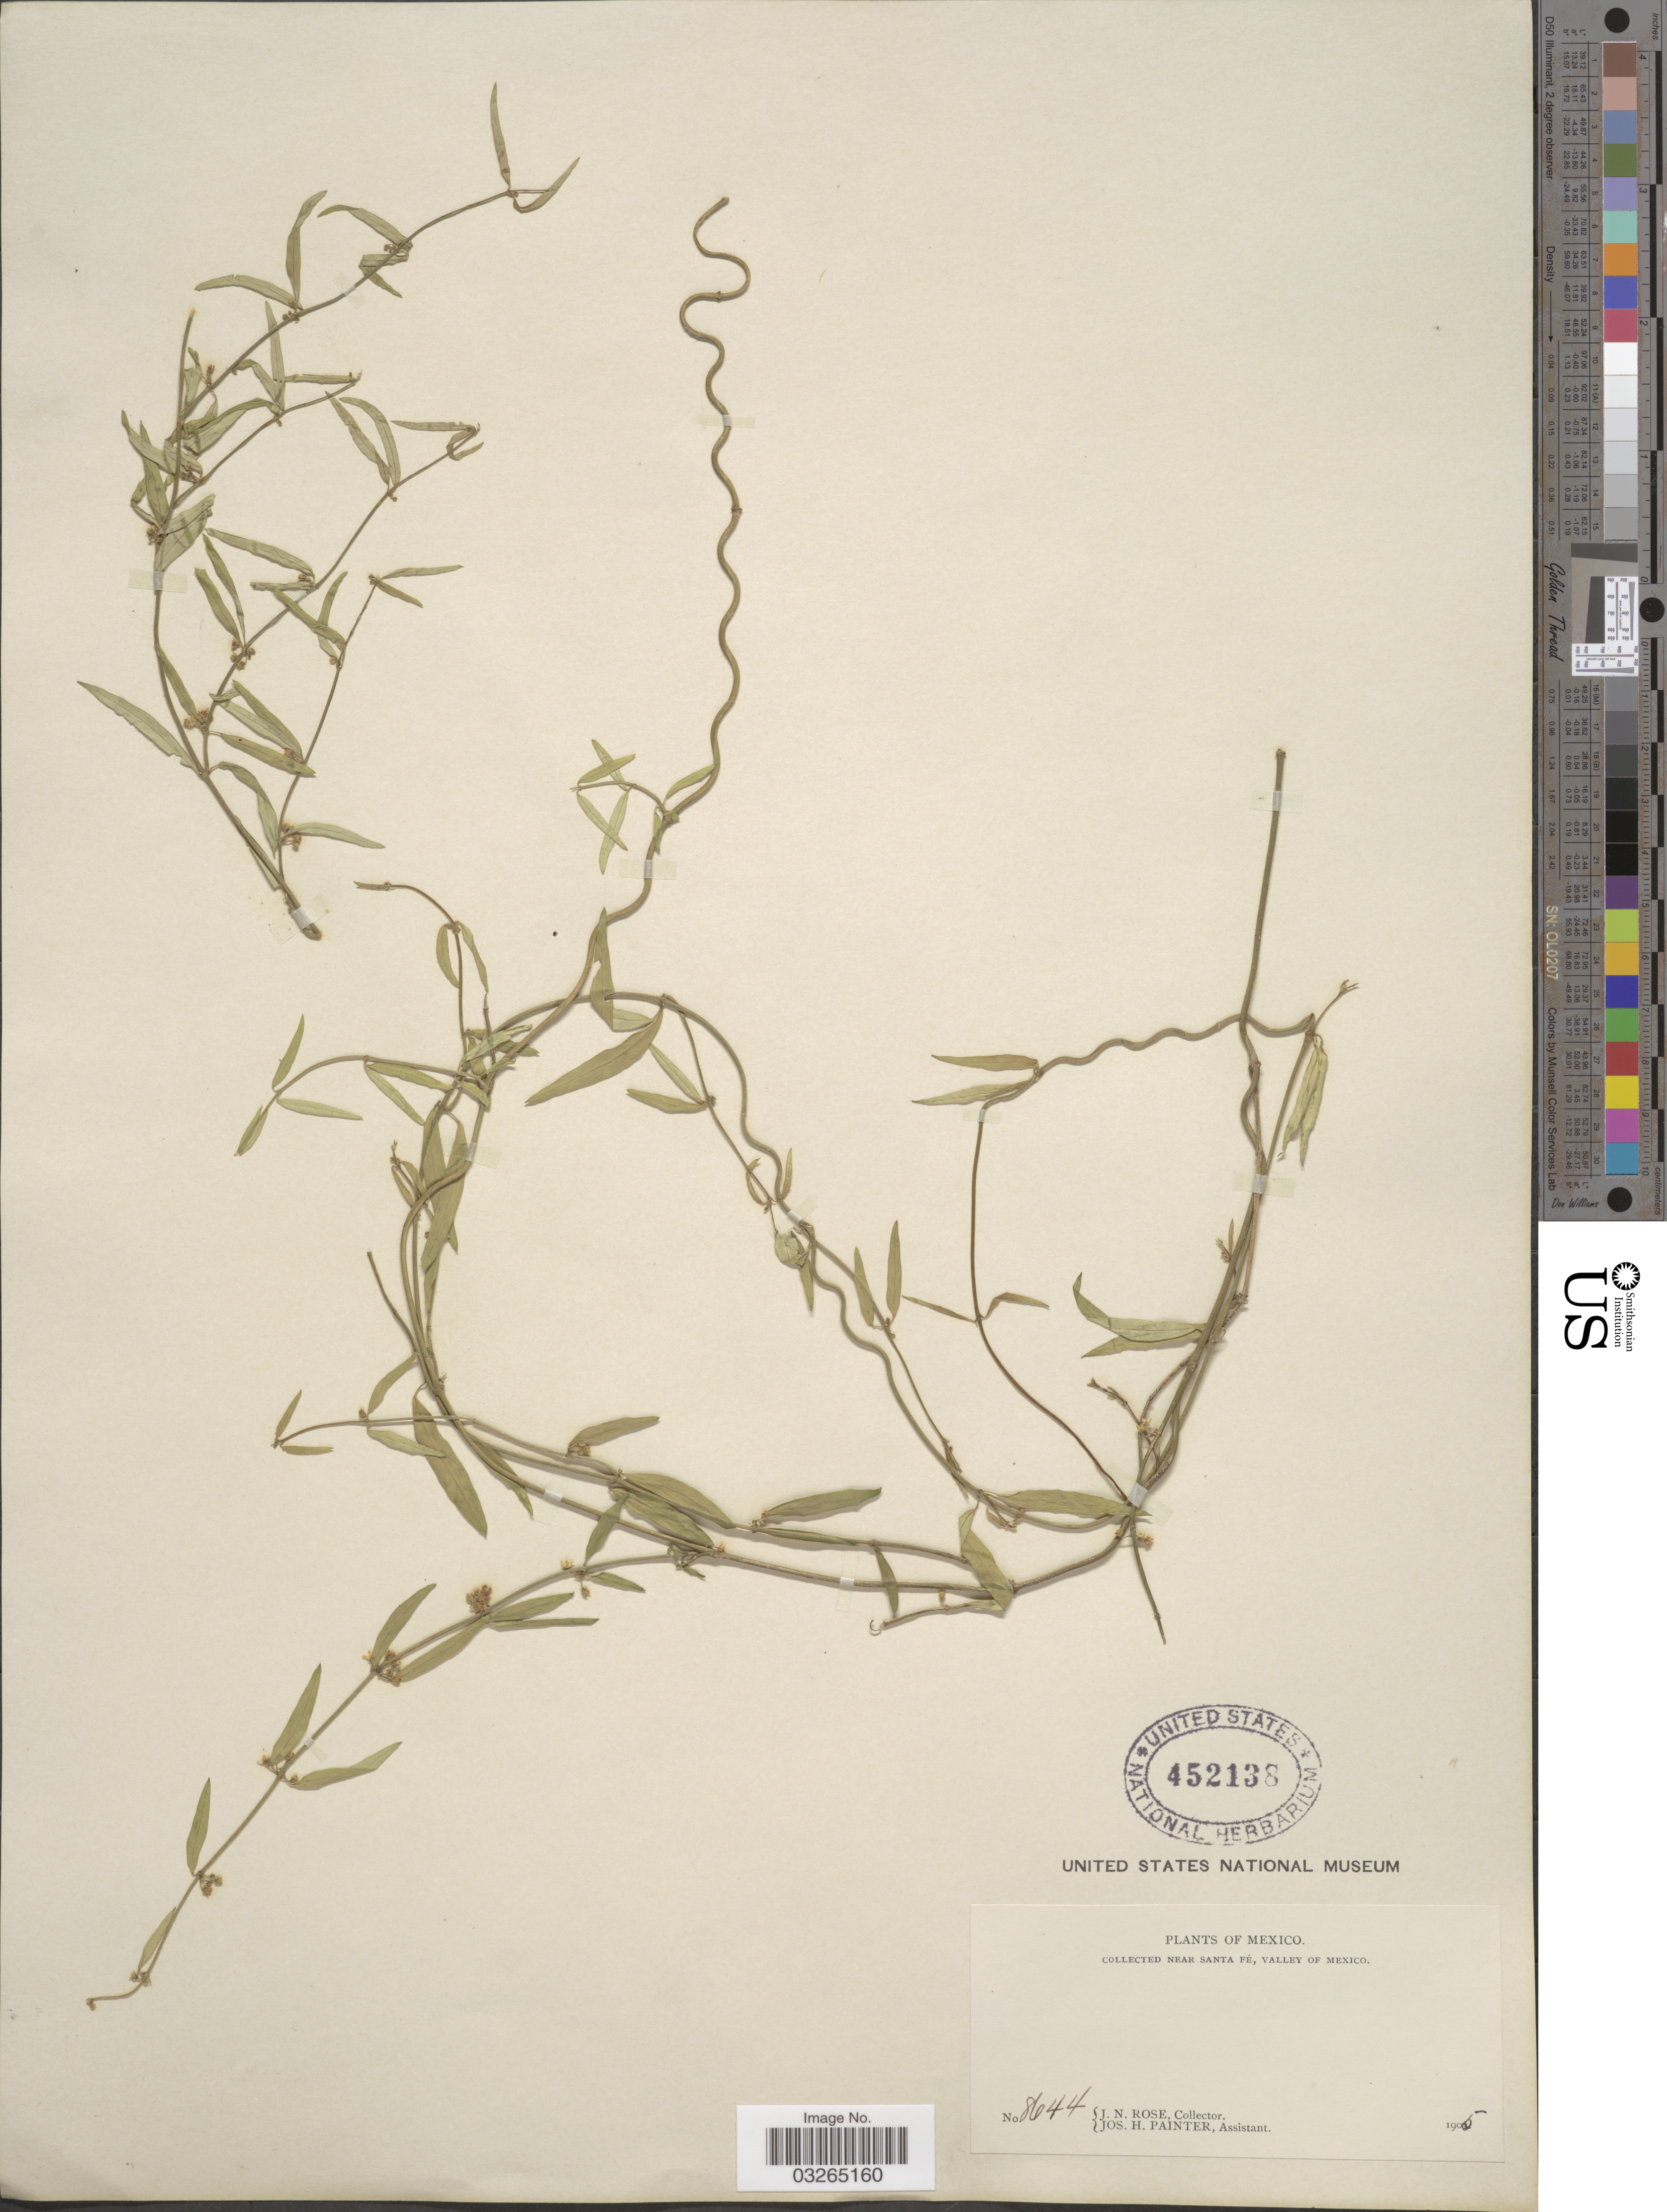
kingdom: Plantae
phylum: Tracheophyta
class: Magnoliopsida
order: Gentianales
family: Apocynaceae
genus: Vincetoxicum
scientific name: Vincetoxicum sp.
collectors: J. N. Rose & J. H. Painter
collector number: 8644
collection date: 1905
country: Mexico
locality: Near Santa Fé, Valley of Mexico.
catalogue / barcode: US 452138